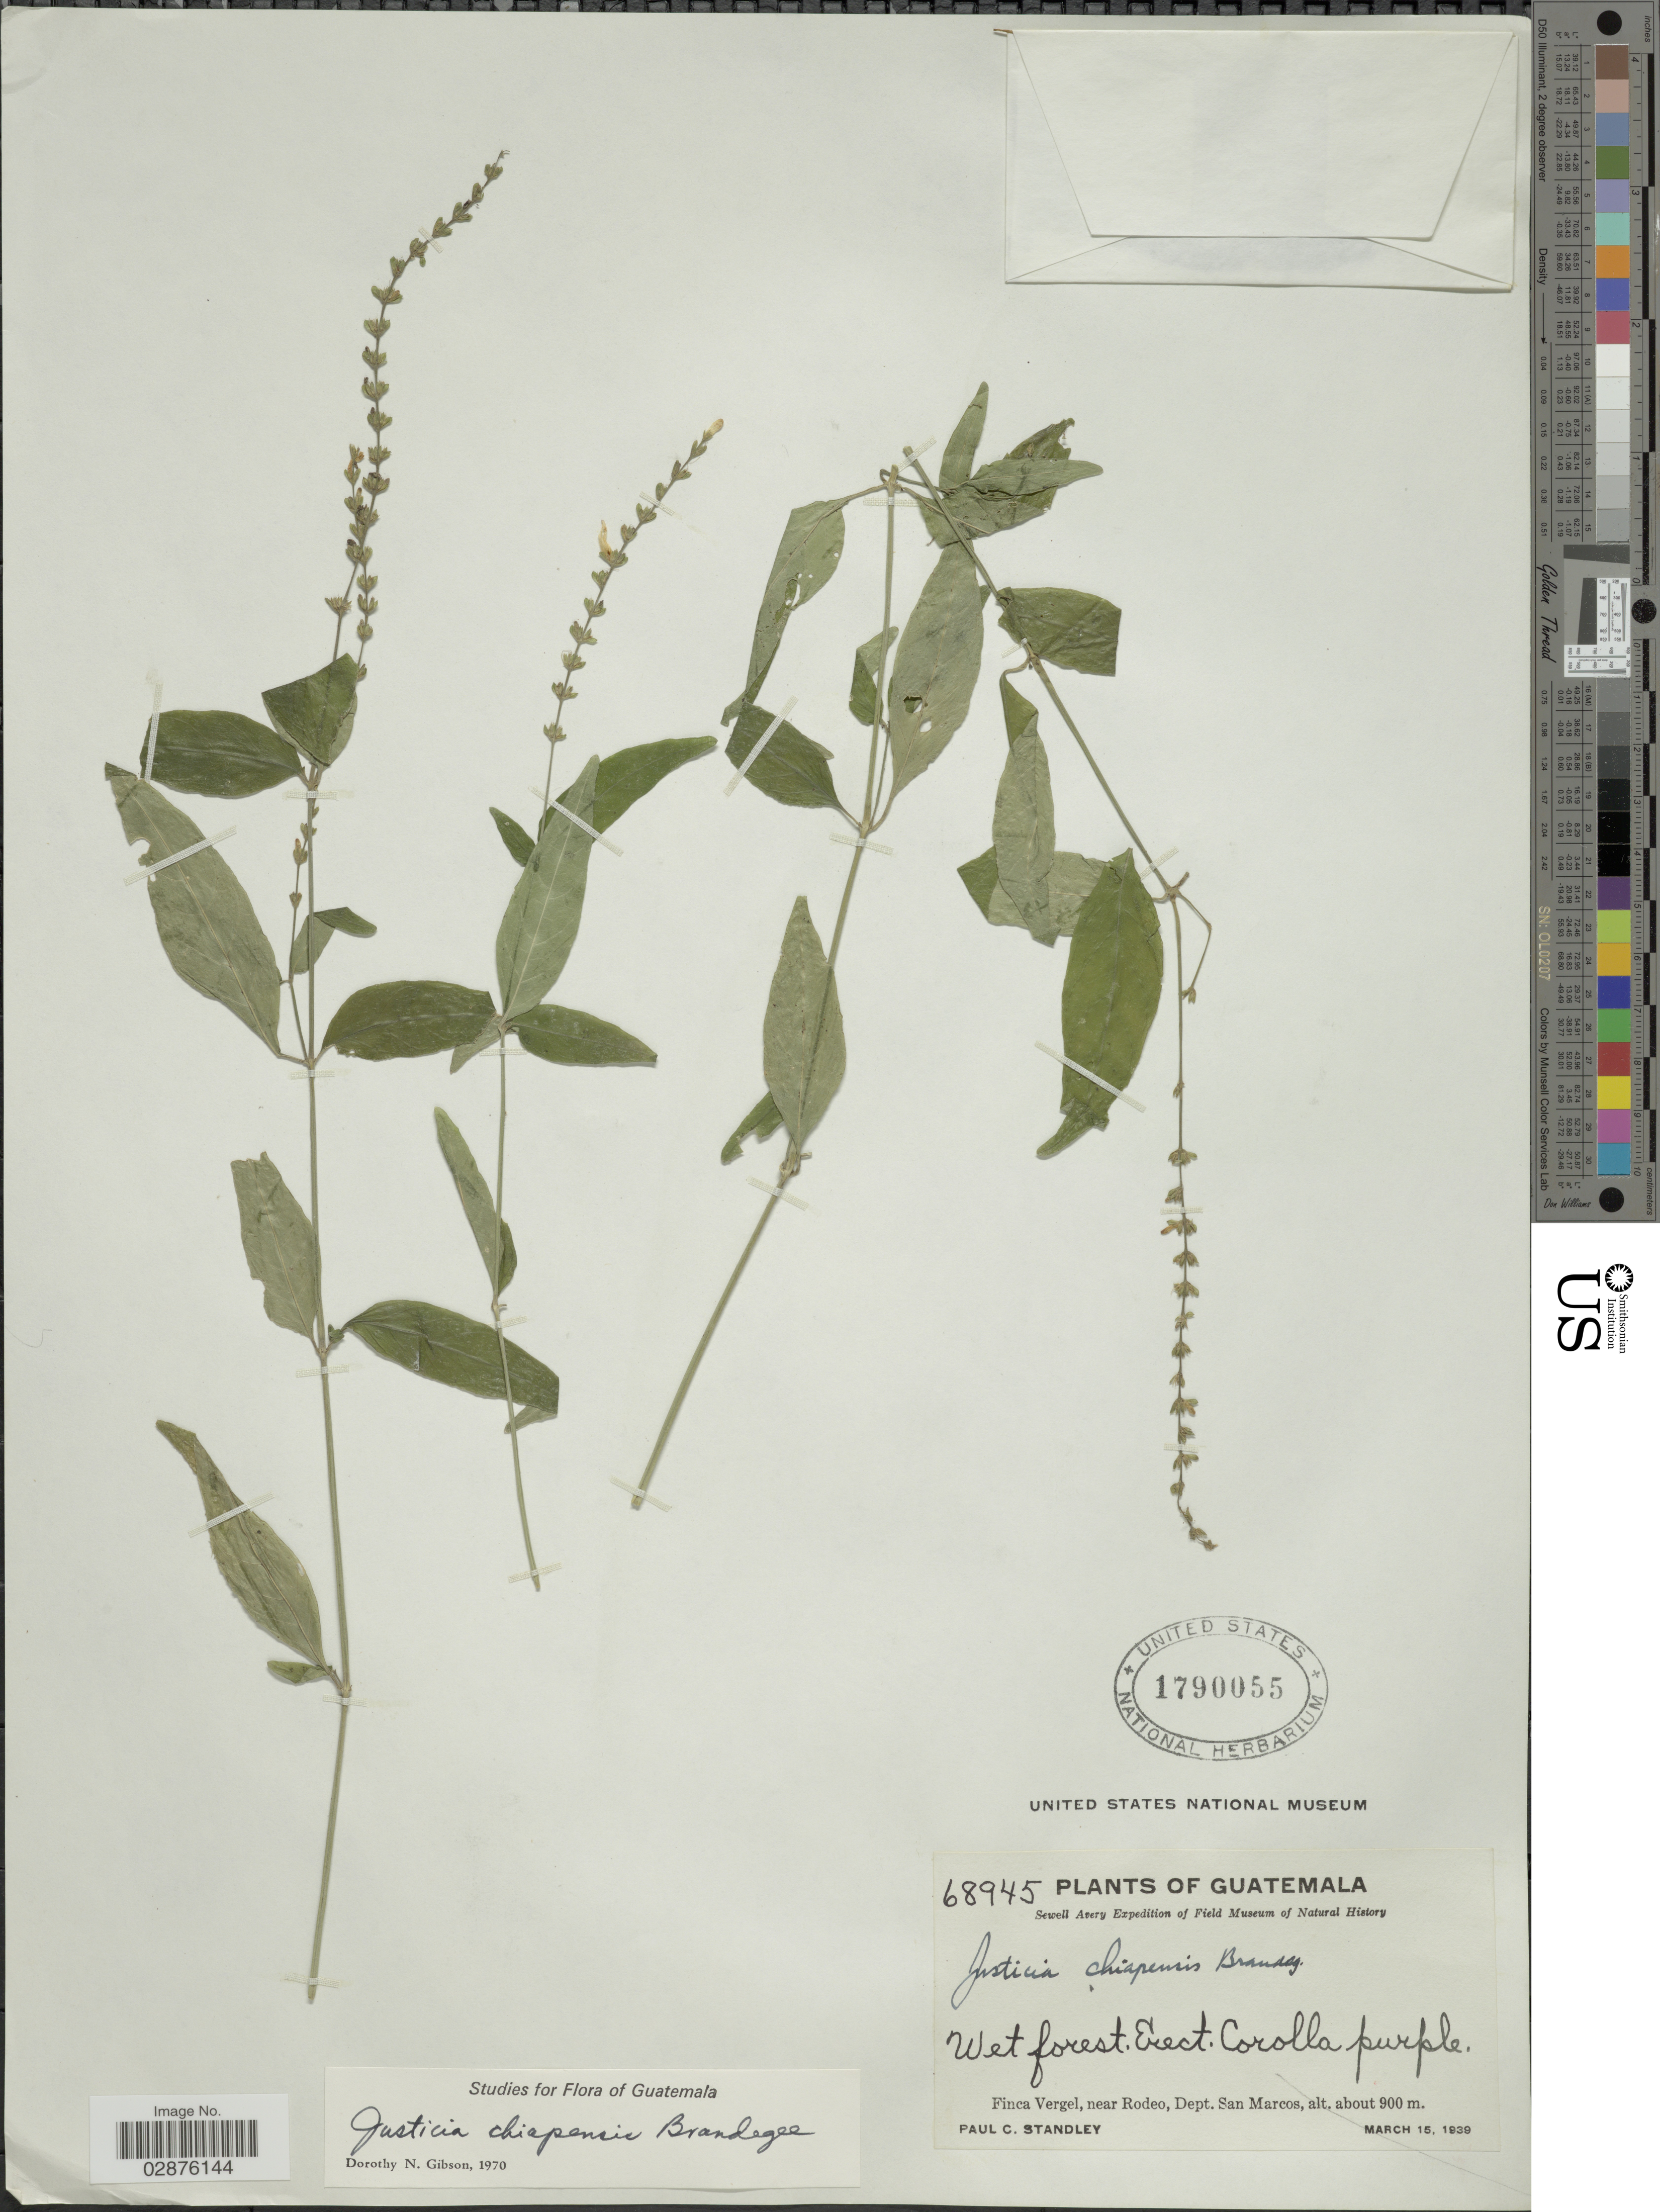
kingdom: Plantae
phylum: Tracheophyta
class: Magnoliopsida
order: Lamiales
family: Acanthaceae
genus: Justicia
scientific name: Justicia chiapensis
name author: Brandegee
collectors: P. C. Standley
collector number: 68945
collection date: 1939-03-15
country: Guatemala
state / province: San Marcos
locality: Finca Vergel, near Rodeo, Dept. San Marcos.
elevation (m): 900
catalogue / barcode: US 1790055